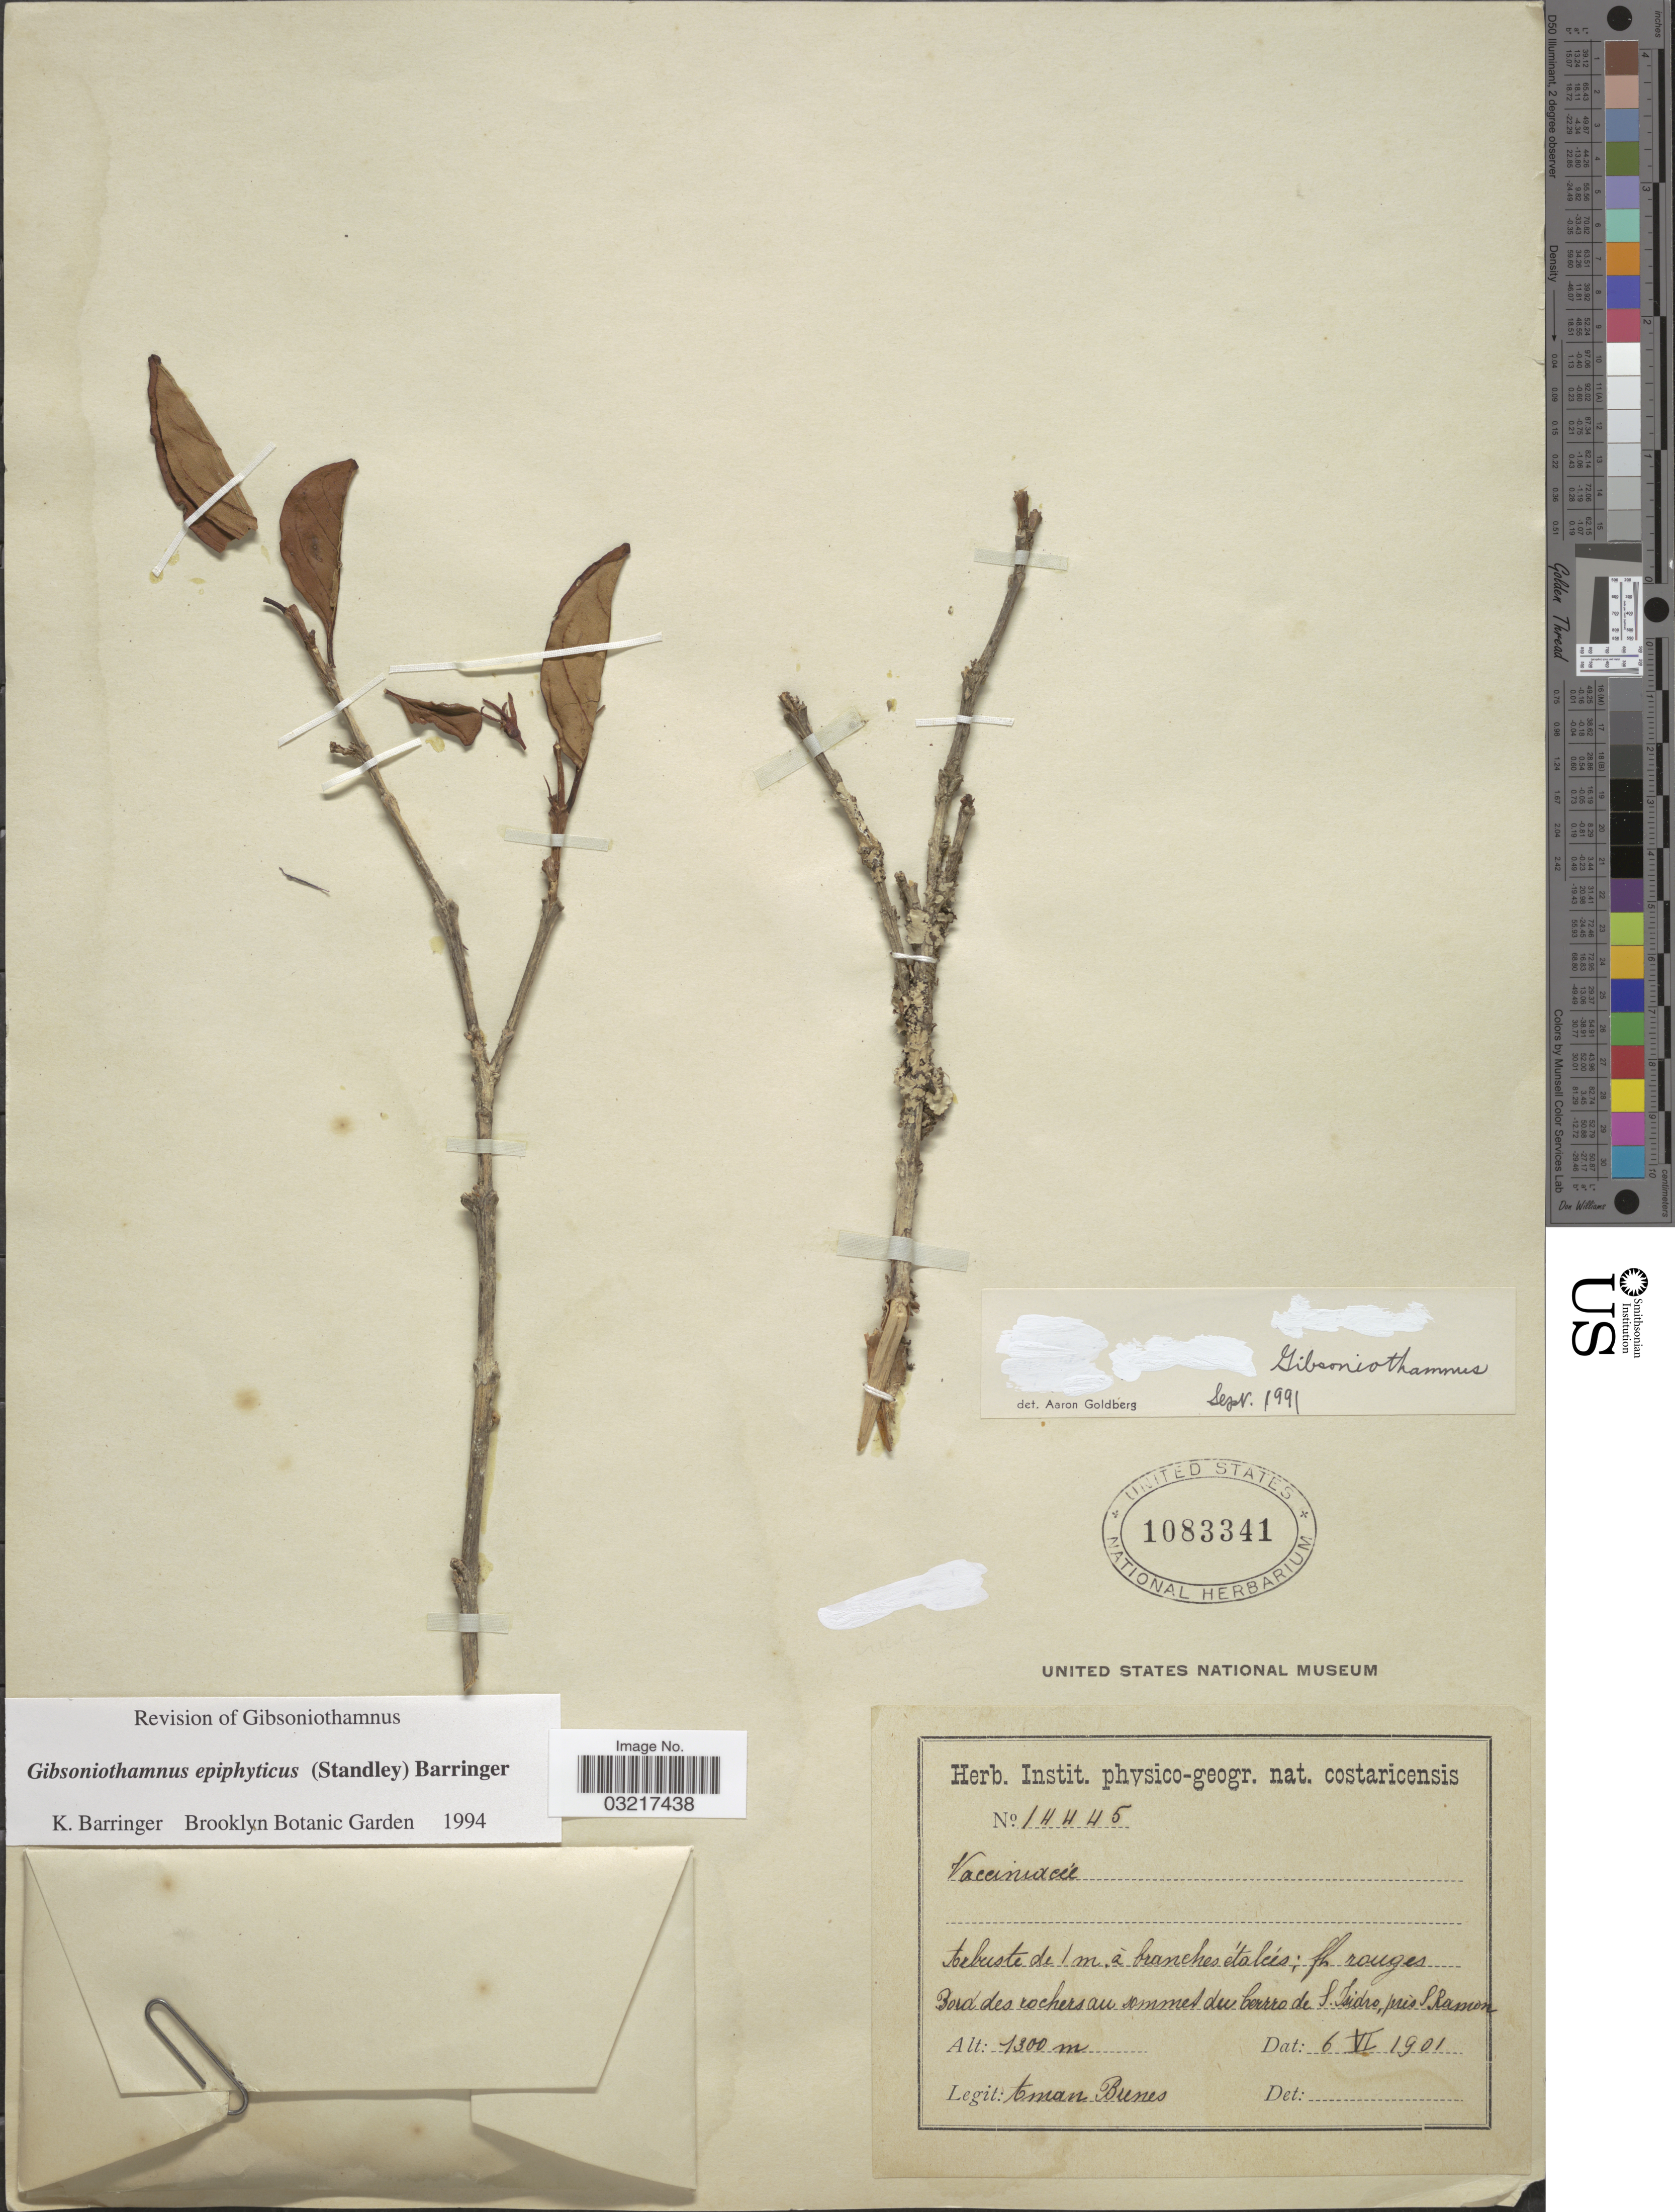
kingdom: Plantae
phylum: Tracheophyta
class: Magnoliopsida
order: Lamiales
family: Schlegeliaceae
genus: Gibsoniothamnus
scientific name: Gibsoniothamnus epiphyticus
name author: (Standl.) L.O. Williams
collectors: A. Bunes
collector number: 14445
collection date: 1901-06-06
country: Costa Rica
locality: Bord des rochers au sommet du Cerro de S. Isidro, près S Ramon.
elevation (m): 1300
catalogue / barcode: US 1083341